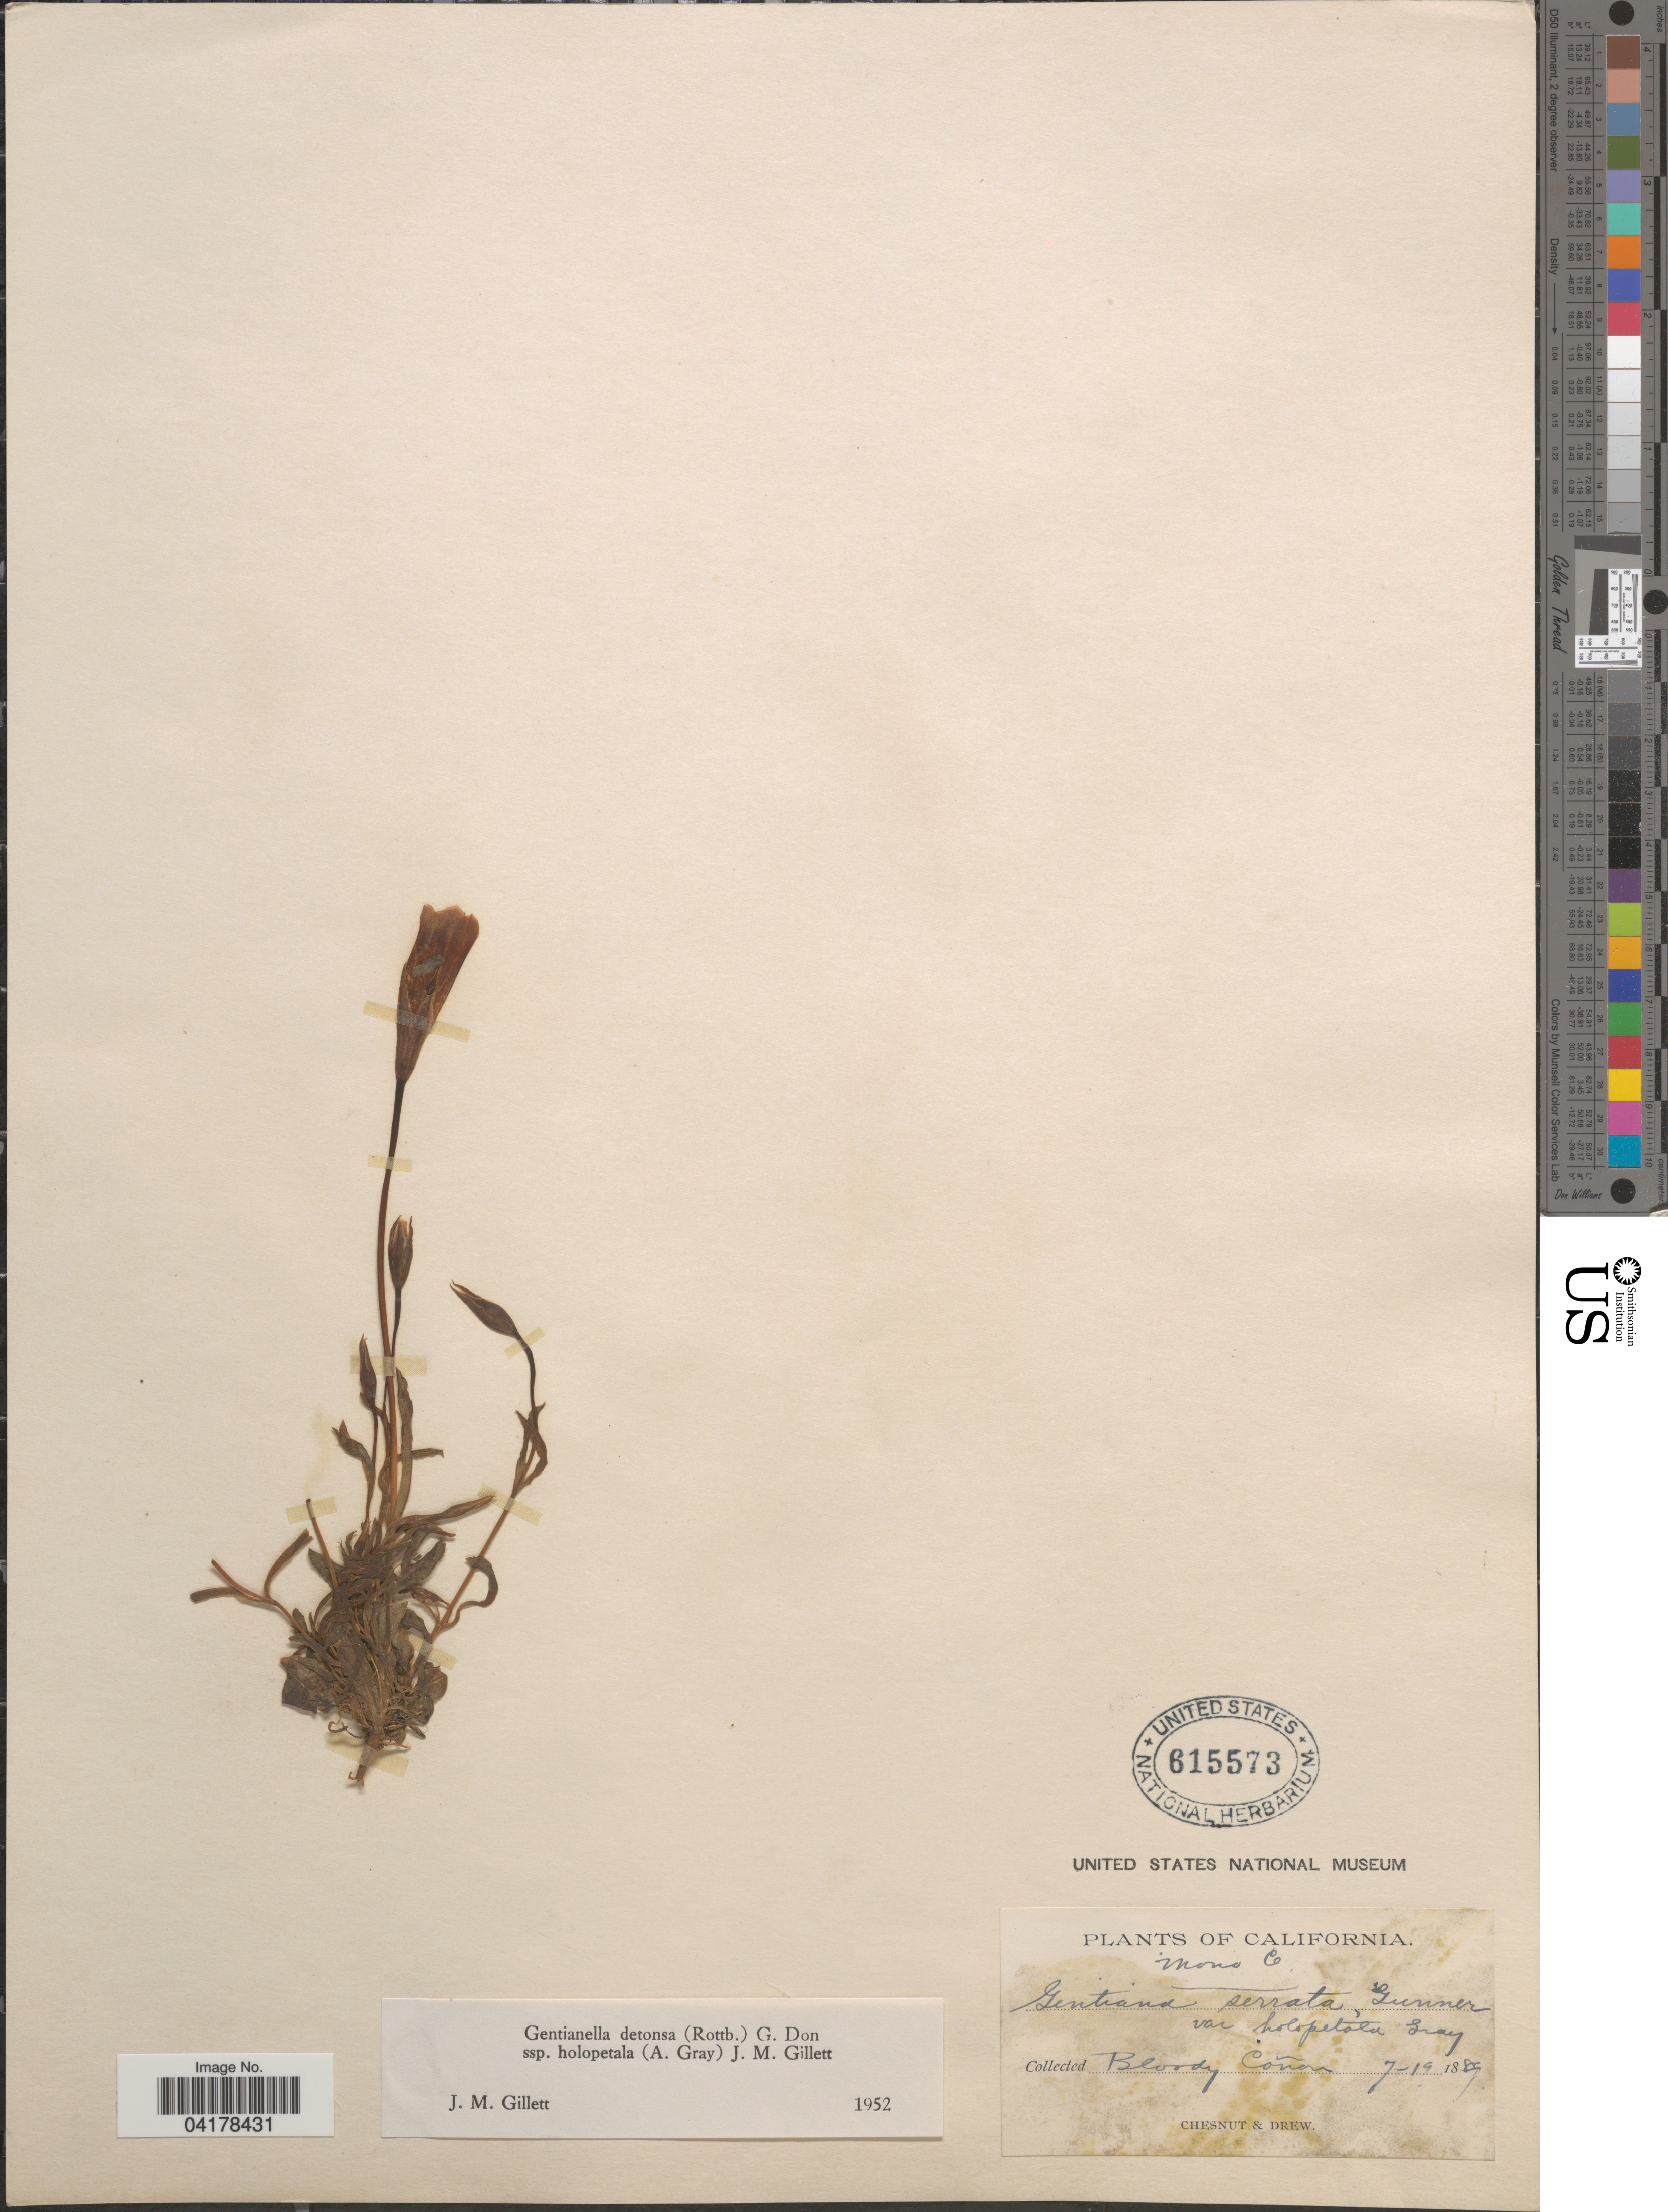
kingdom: Plantae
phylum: Tracheophyta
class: Magnoliopsida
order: Gentianales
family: Gentianaceae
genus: Gentianella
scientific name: Gentianella detonsa subsp. holopetala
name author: (A. Gray) J.M. Gillett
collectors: Chestnut & Drew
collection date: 1889-07-19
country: United States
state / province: California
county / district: Mono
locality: Mono Co. Bloody Cañon.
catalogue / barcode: US 615573